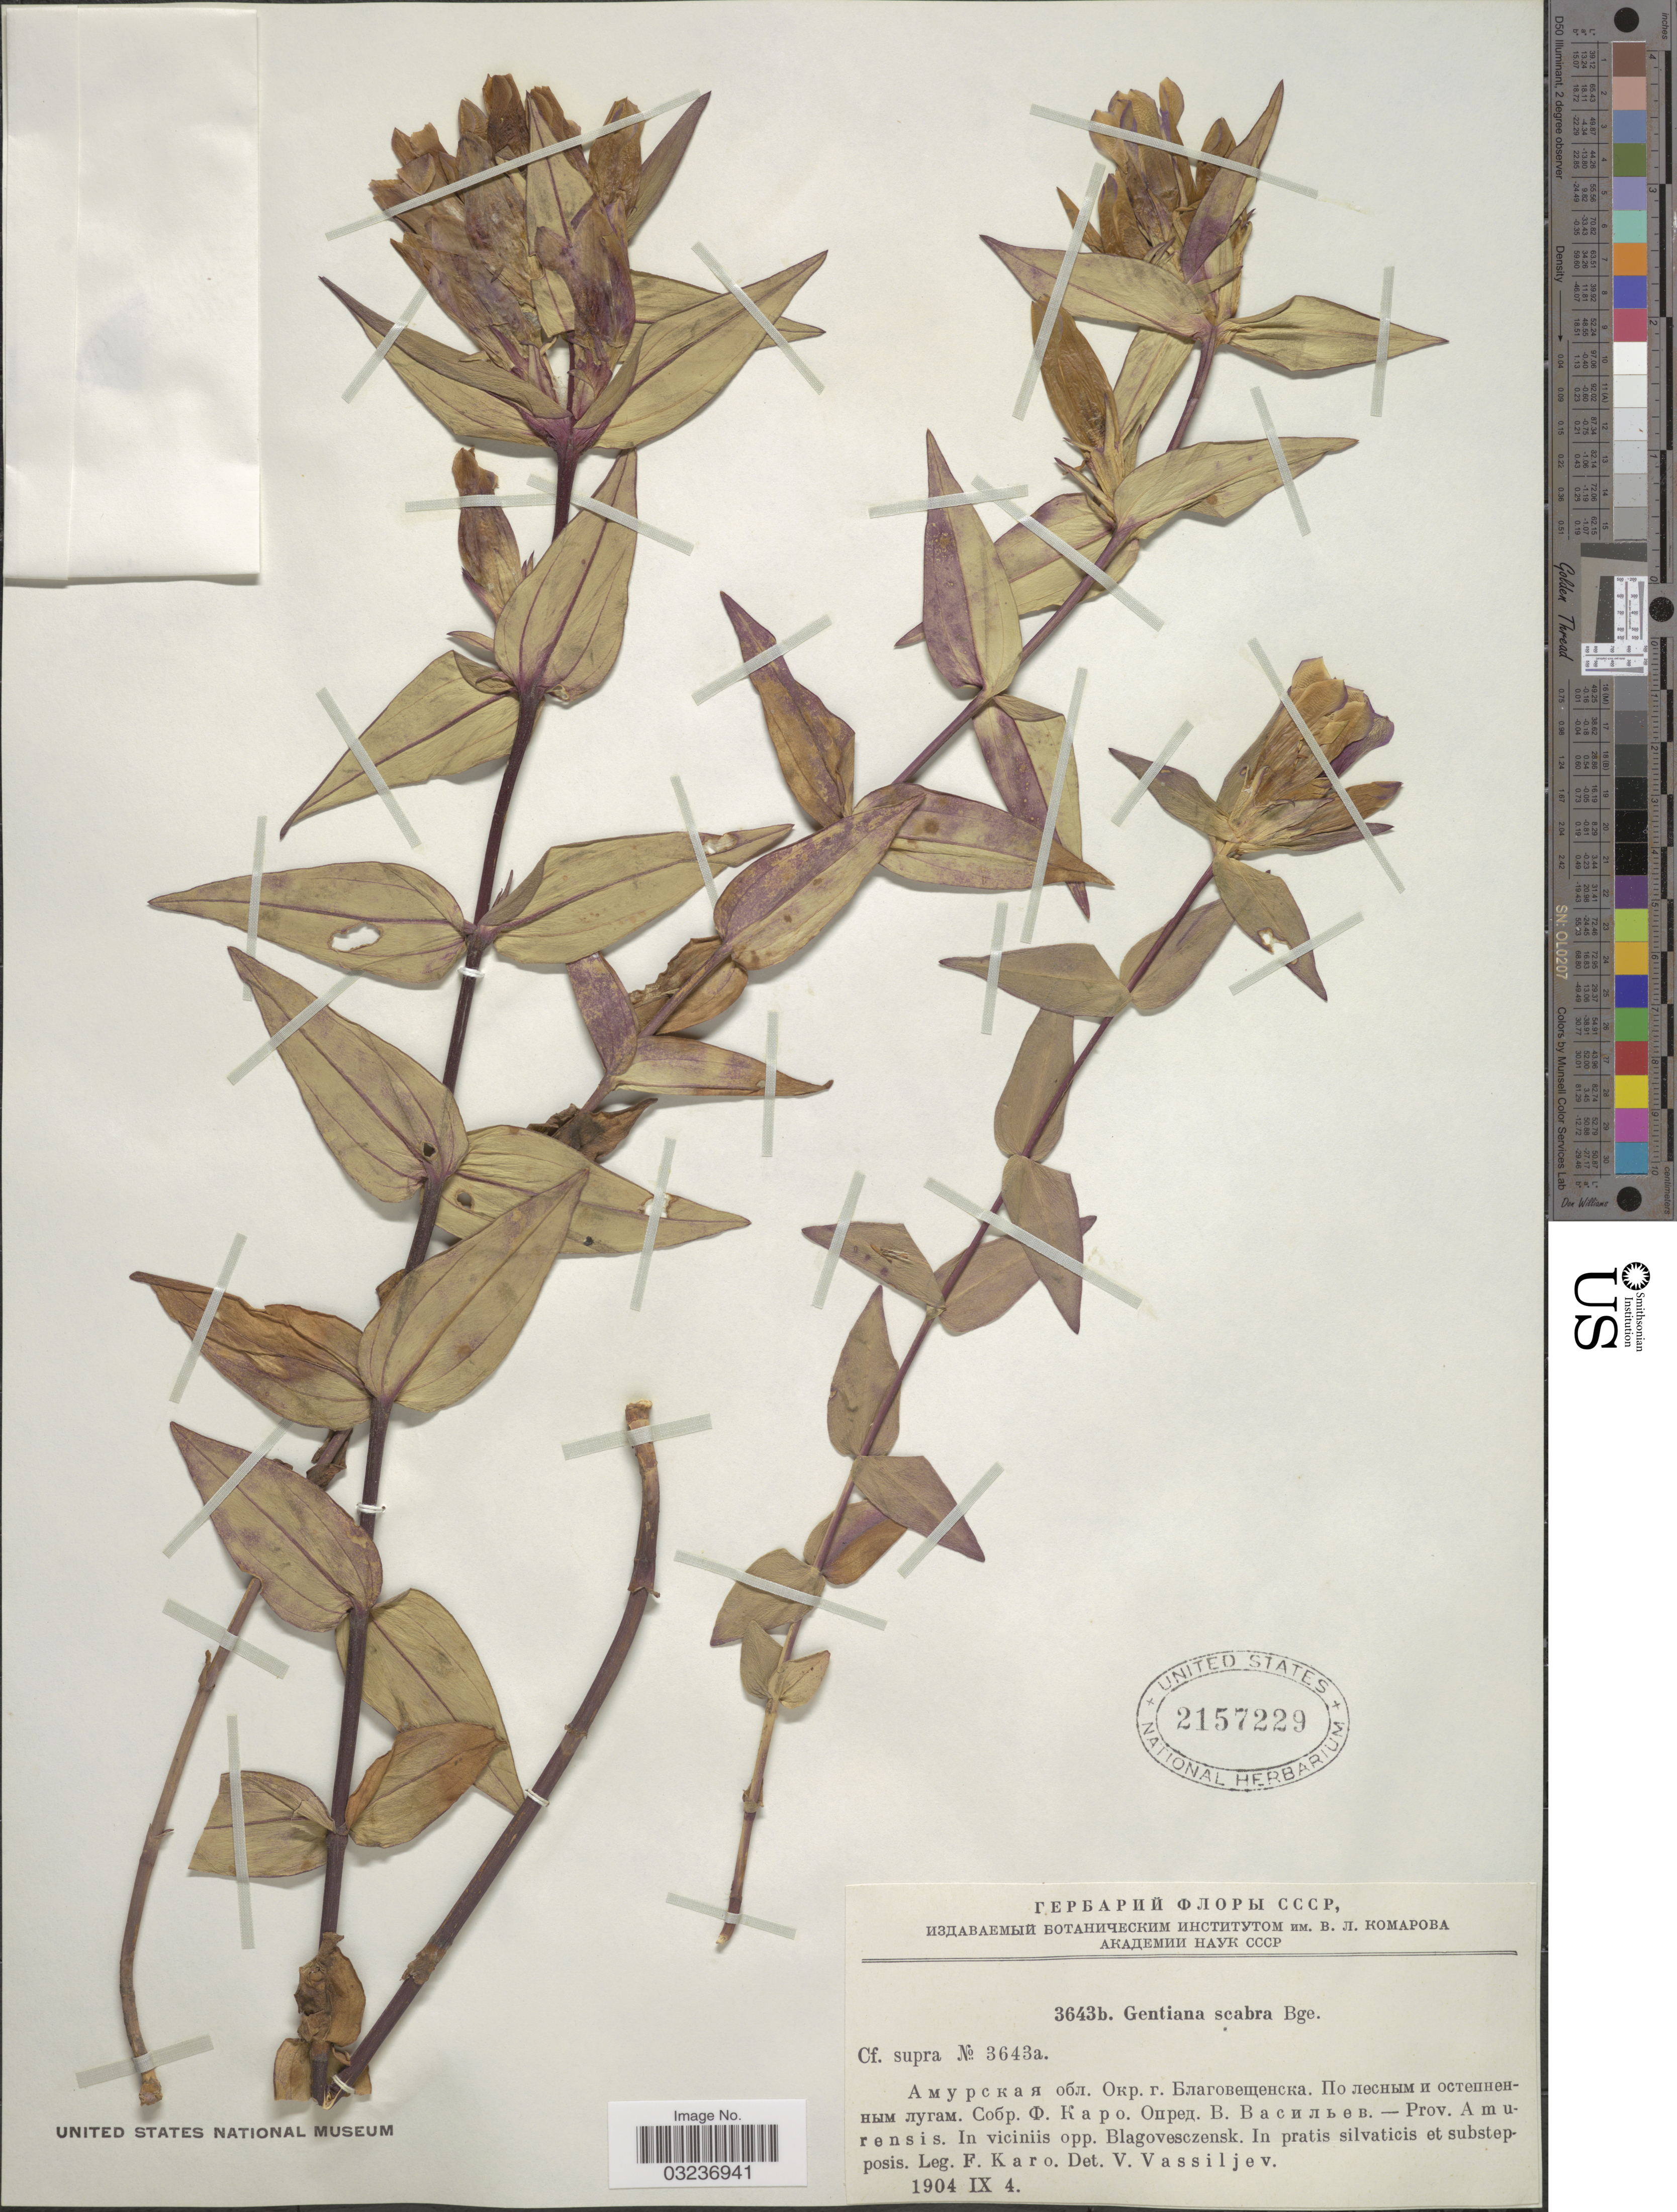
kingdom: Plantae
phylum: Tracheophyta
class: Magnoliopsida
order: Gentianales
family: Gentianaceae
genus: Gentiana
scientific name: Gentiana scabra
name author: Bunge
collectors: F. Karo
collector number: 3643b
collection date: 1904-09-04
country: Russian Federation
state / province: Amur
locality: Prov. Amurensis, In viciniis opp. Blagovesczensk, In pratis silvaticis et substepposis.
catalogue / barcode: US 2157229